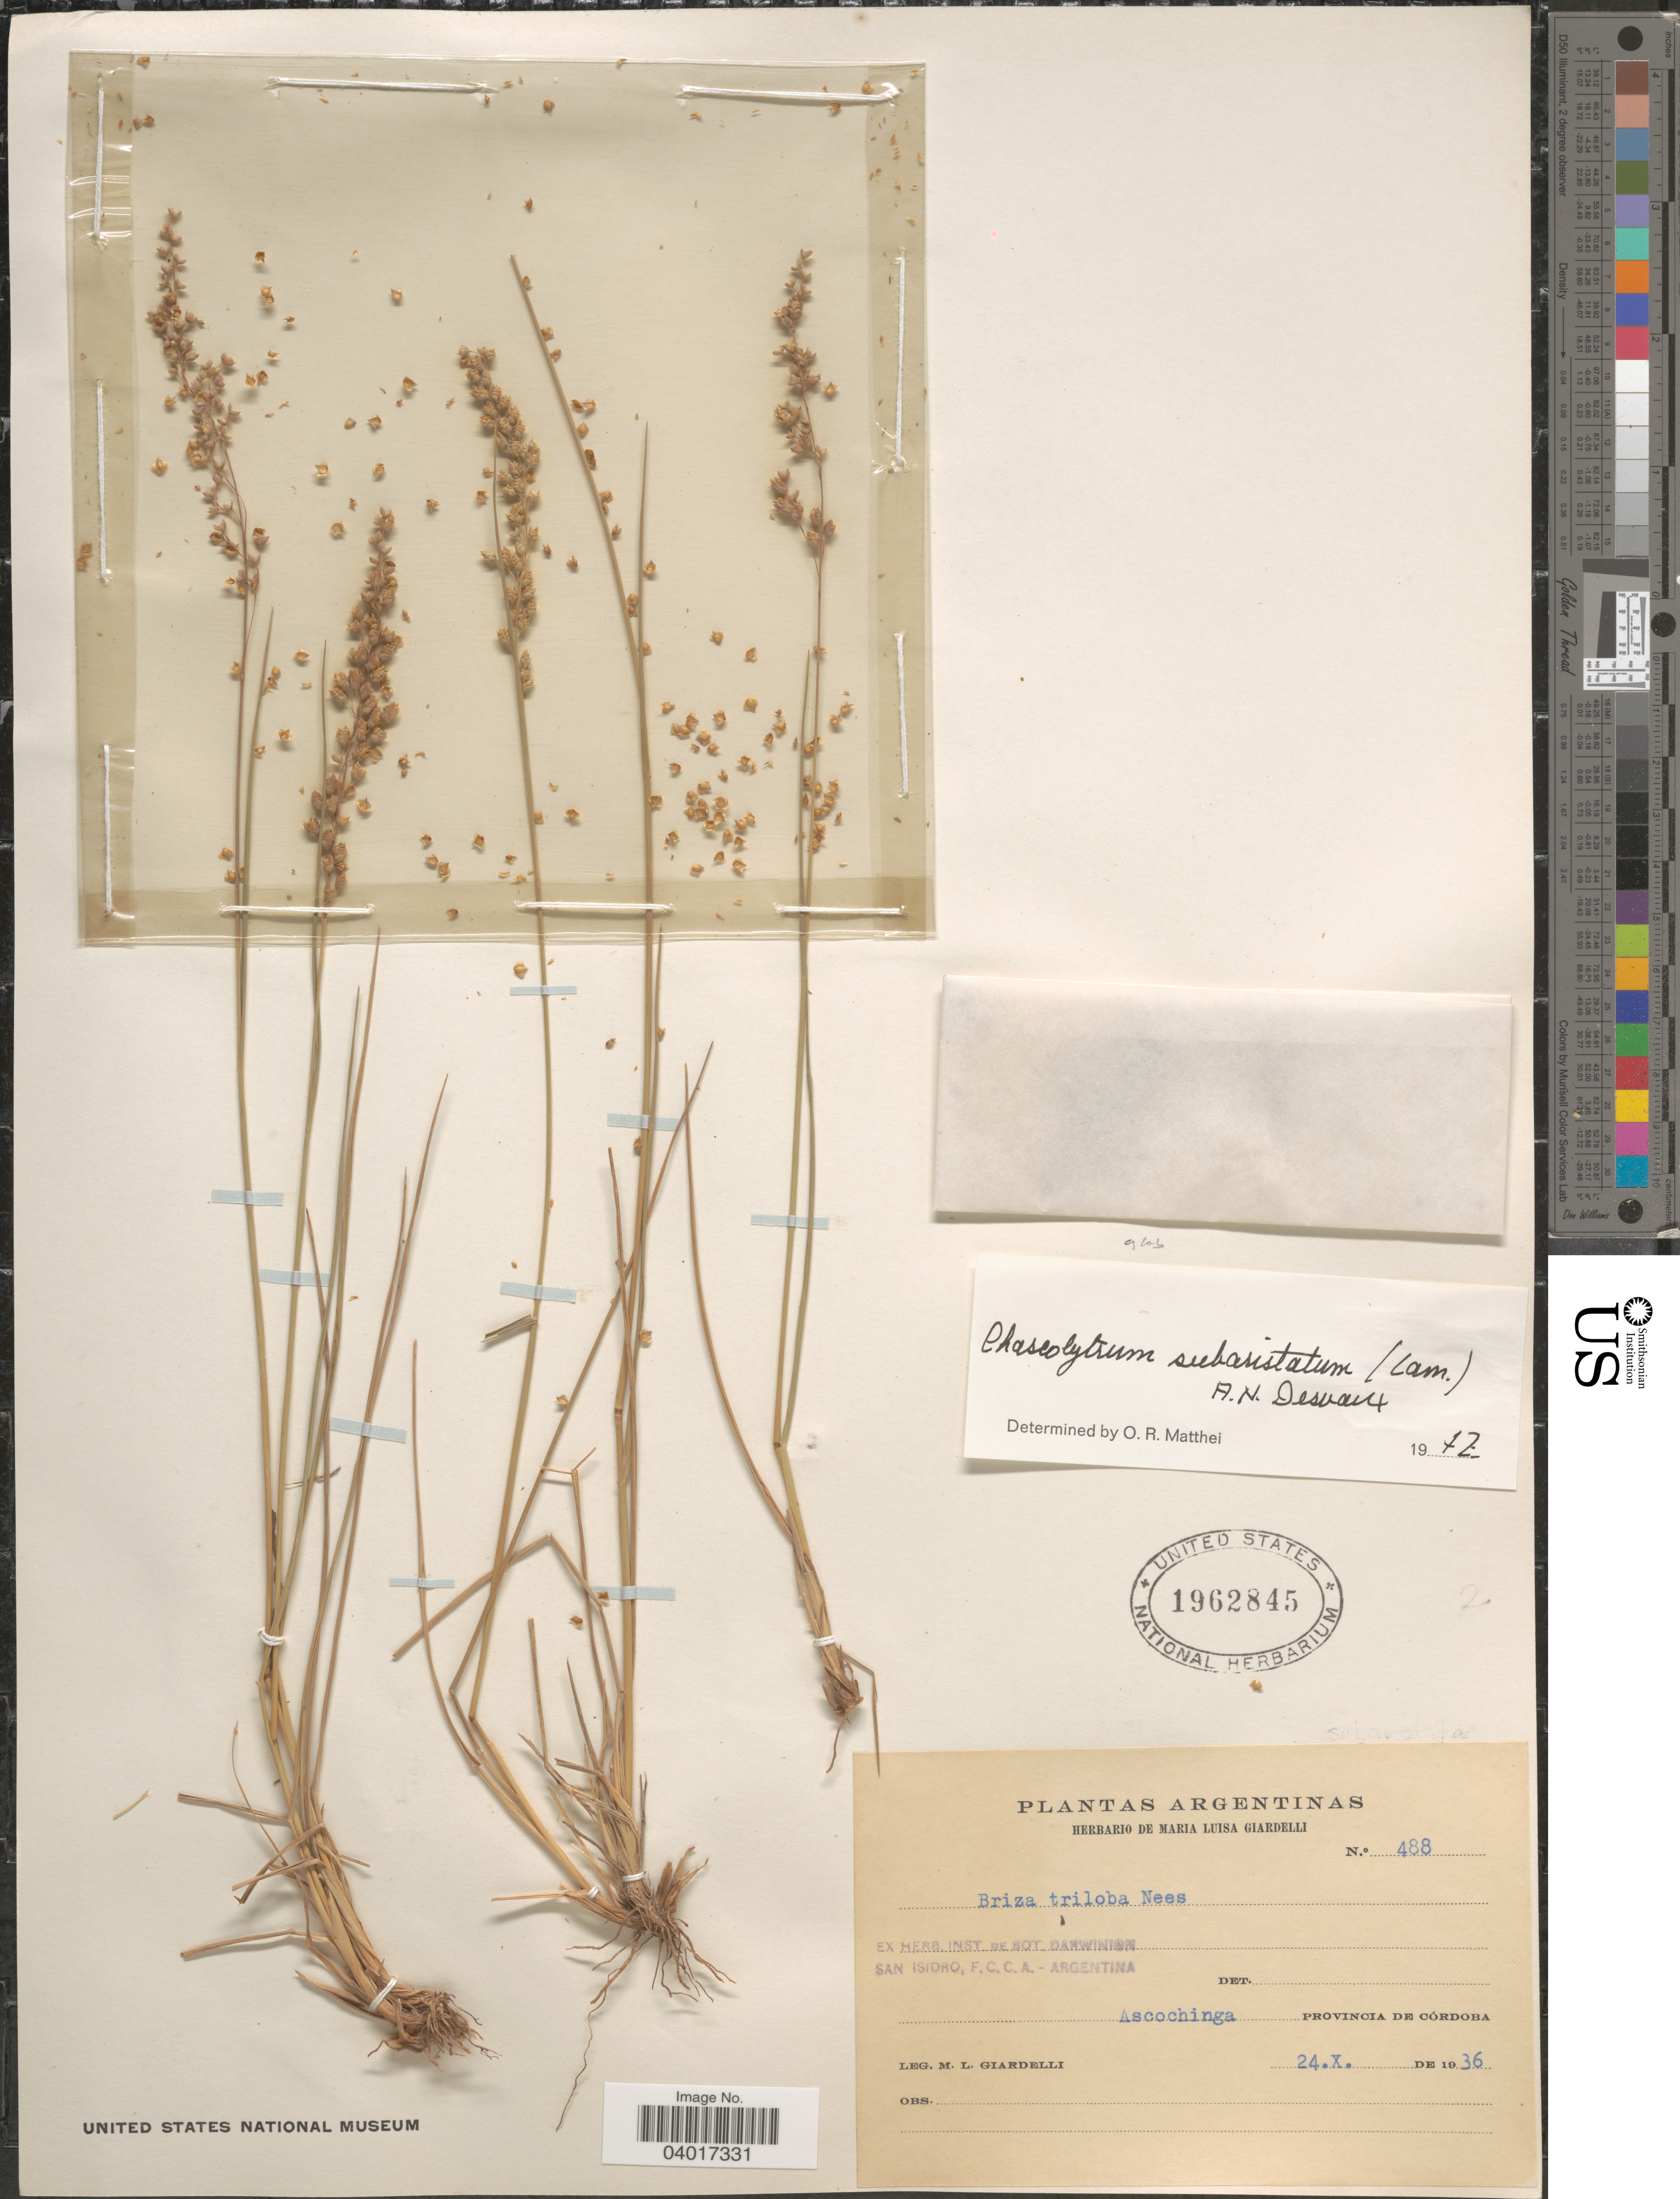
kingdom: Plantae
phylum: Tracheophyta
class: Liliopsida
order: Poales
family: Poaceae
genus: Chascolytrum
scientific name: Chascolytrum subaristatum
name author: (Lam.) Desv.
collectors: M. Giardelli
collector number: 488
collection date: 1936-10-24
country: Argentina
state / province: Cordoba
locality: Ascochinga.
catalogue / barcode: US 1962845